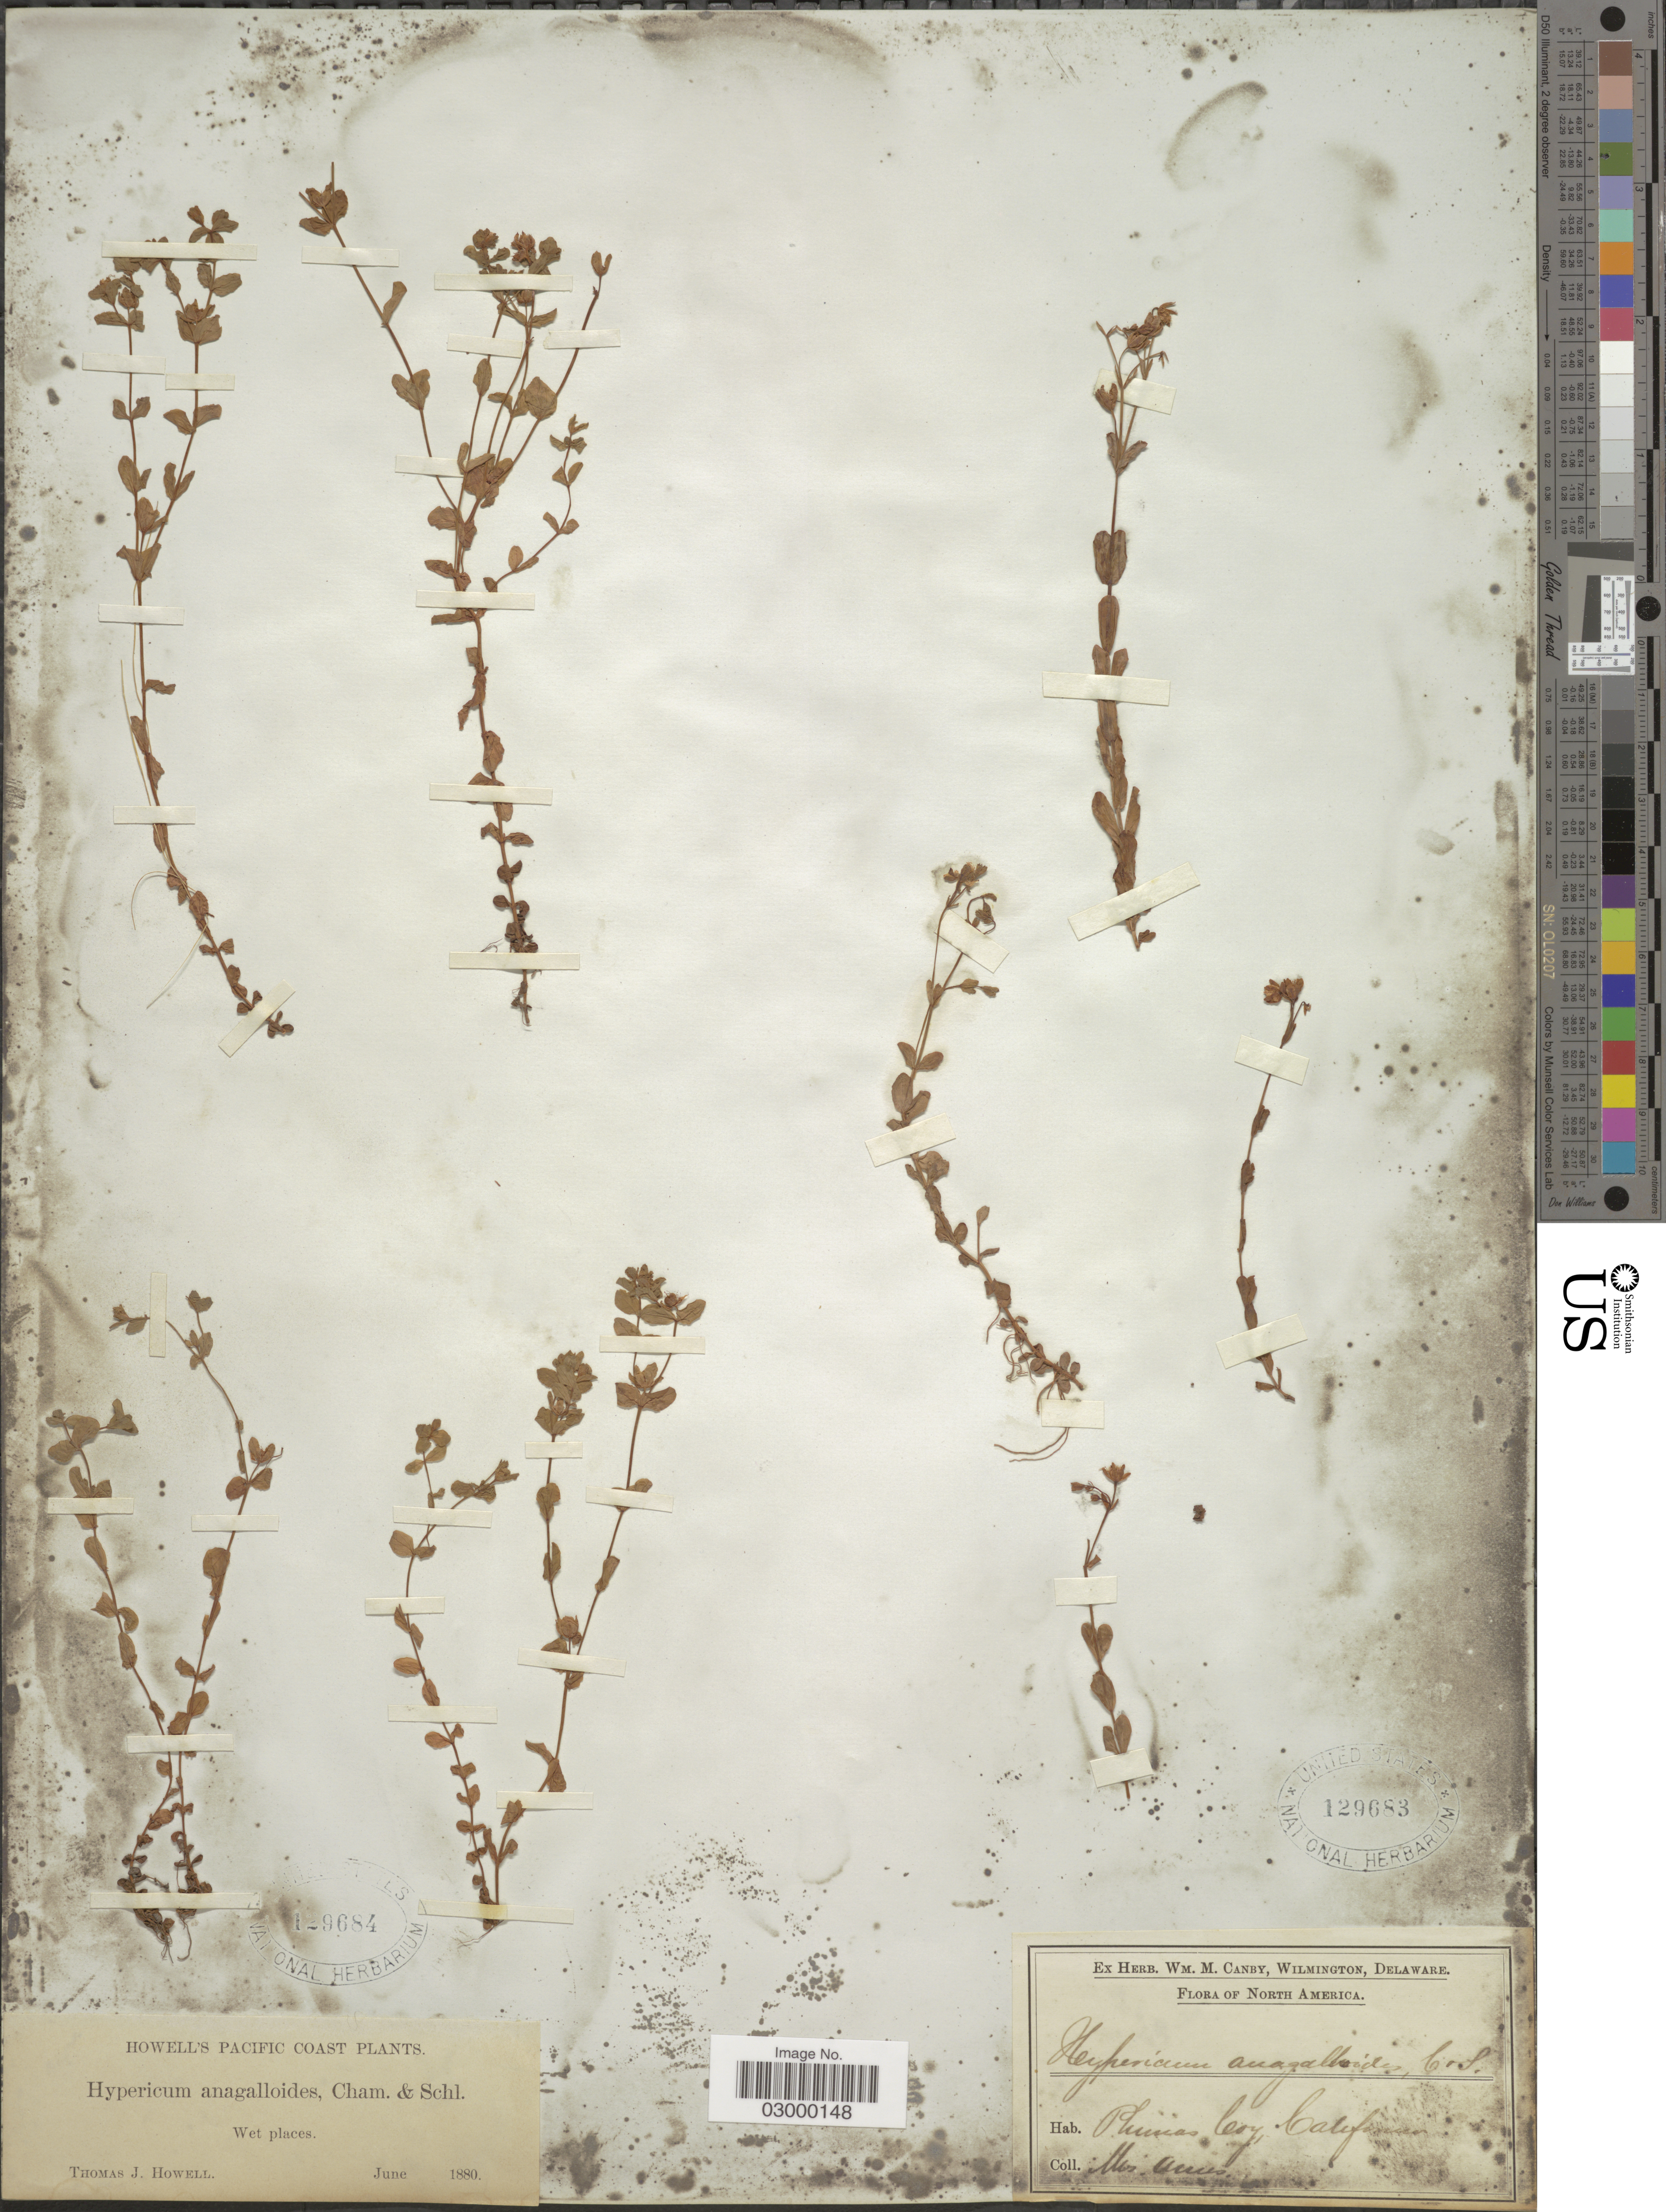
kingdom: Plantae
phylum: Tracheophyta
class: Magnoliopsida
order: Malpighiales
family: Hypericaceae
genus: Hypericum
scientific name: Hypericum anagalloides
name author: Cham. & Schltdl.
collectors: Austin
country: United States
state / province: California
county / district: Plumas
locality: Plumas Coy.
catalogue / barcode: US 129683-2